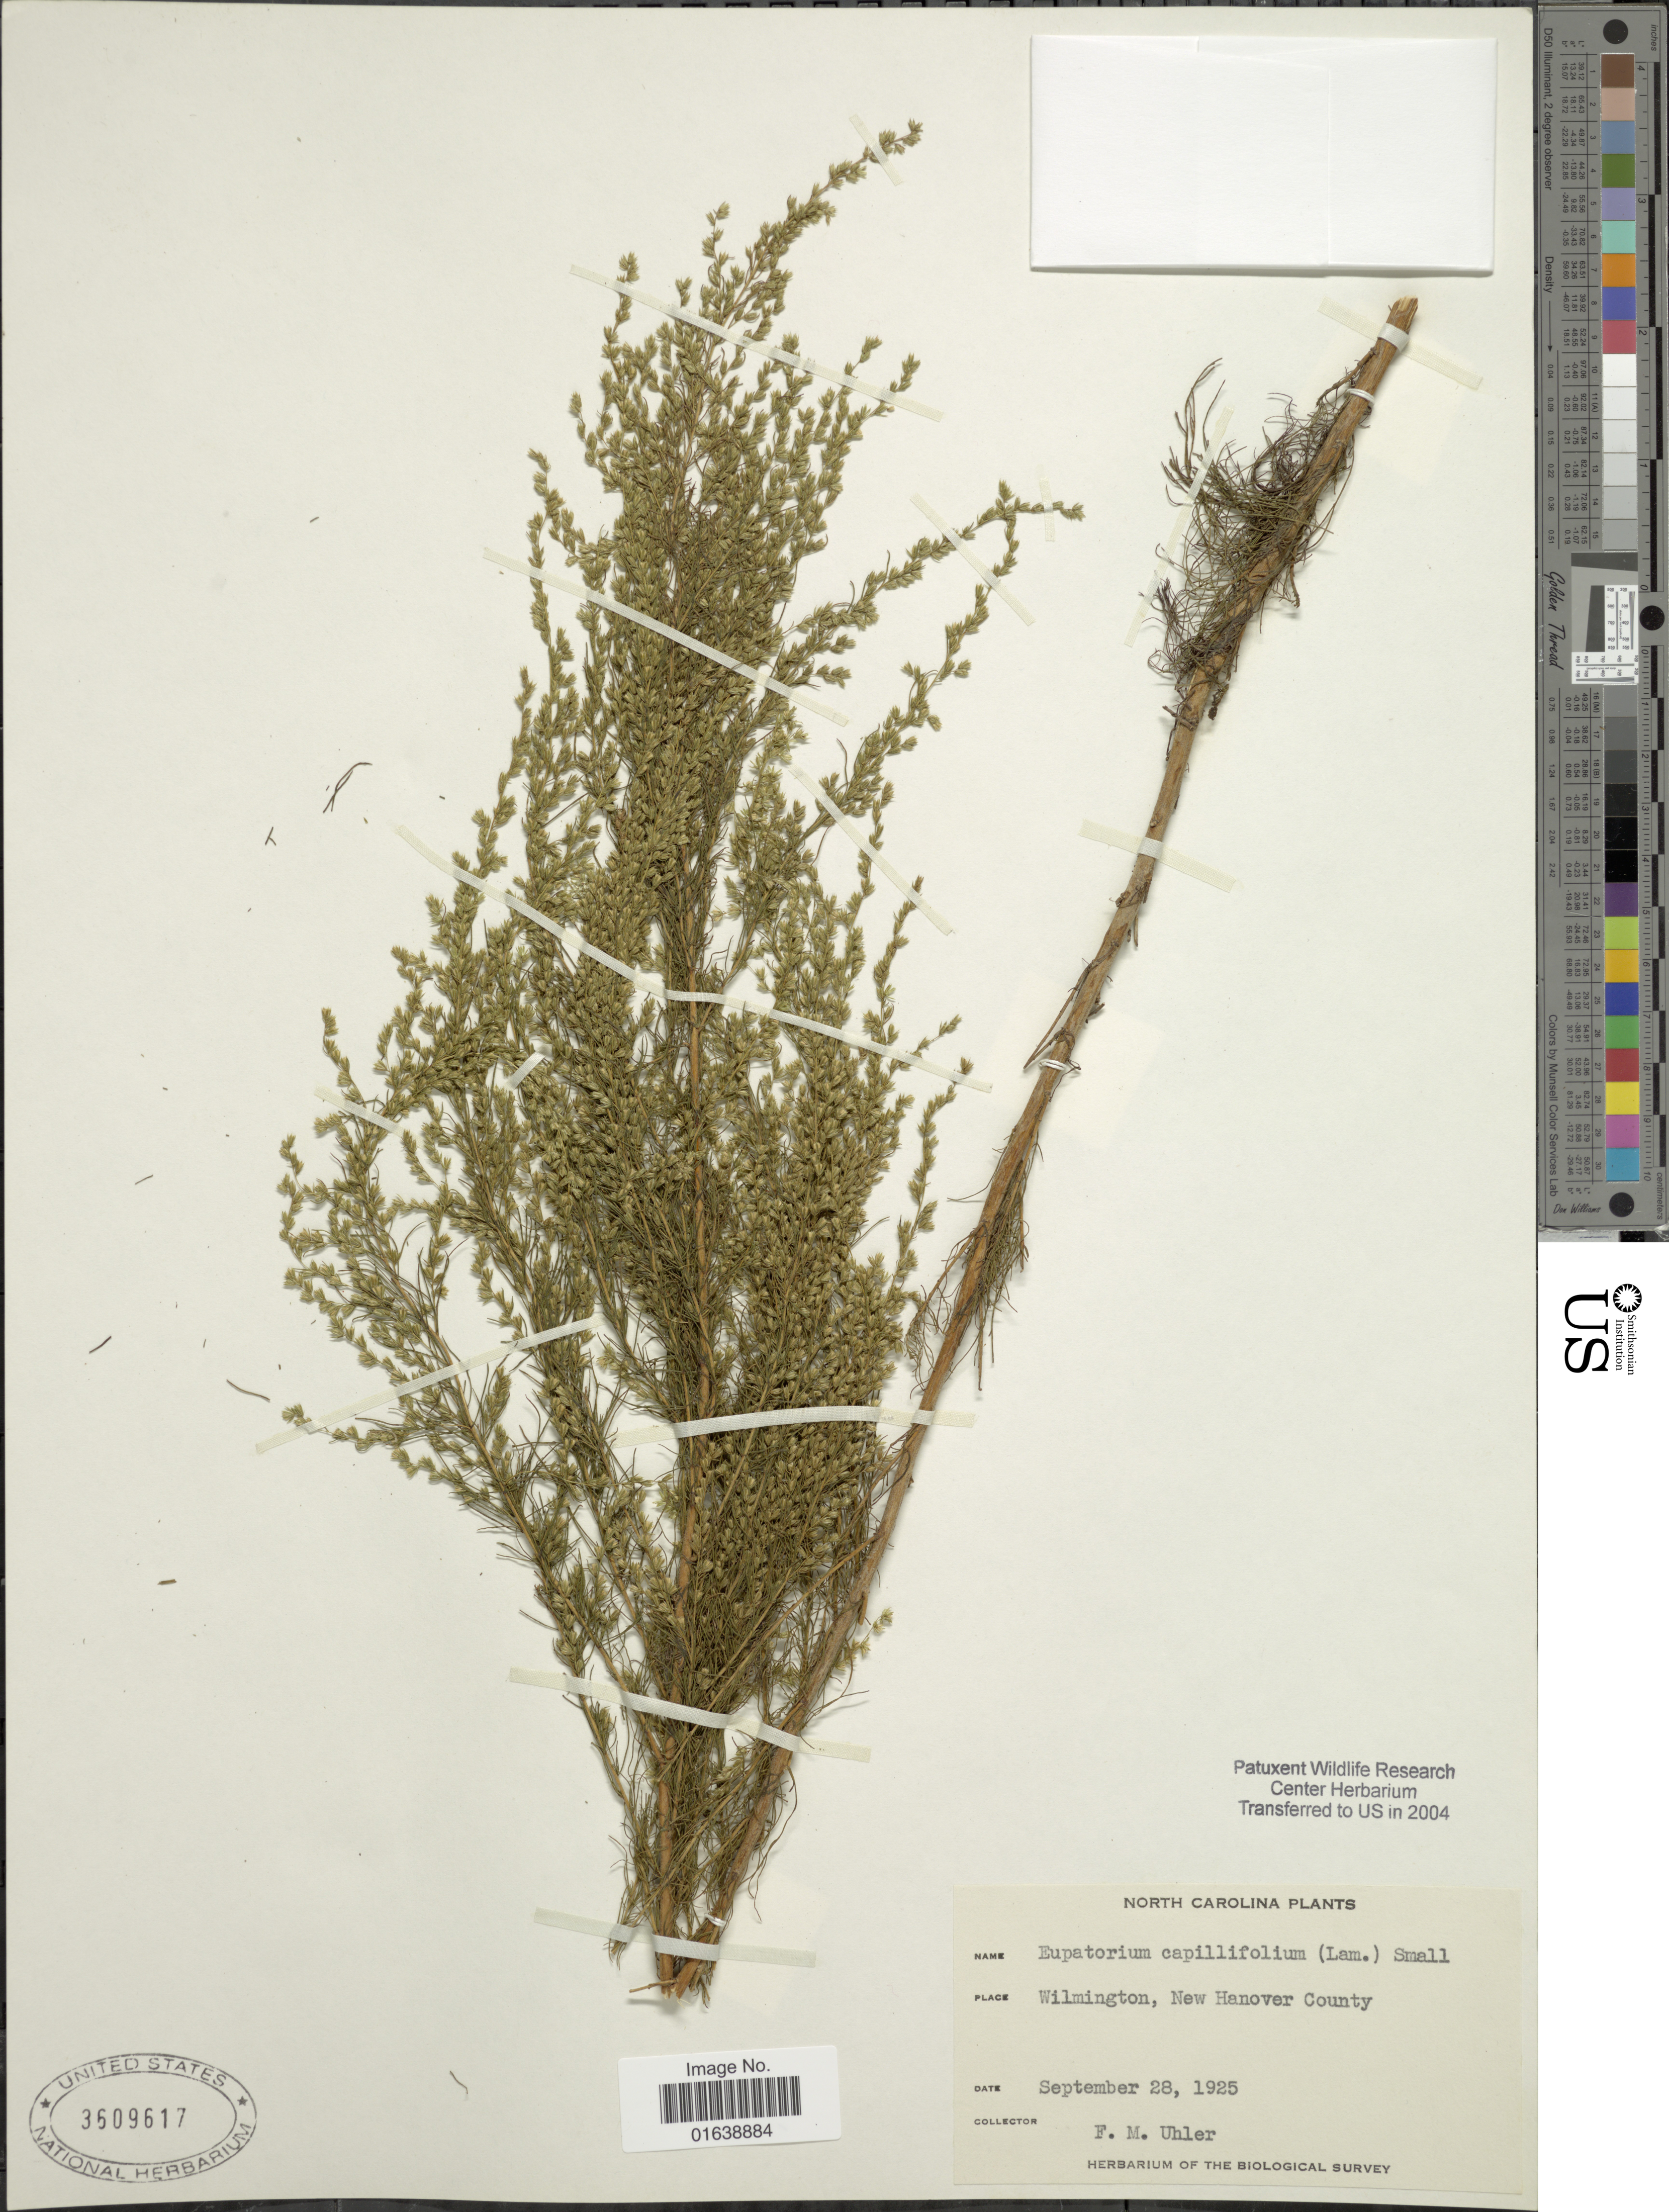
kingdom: Plantae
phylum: Tracheophyta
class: Magnoliopsida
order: Asterales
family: Asteraceae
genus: Eupatorium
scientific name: Eupatorium capillifolium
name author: (Lam.) Small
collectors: F. M. Uhler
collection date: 1925-09-28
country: United States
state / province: North Carolina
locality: North Carolina. Wilmington, New Hanover County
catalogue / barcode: US 3509617